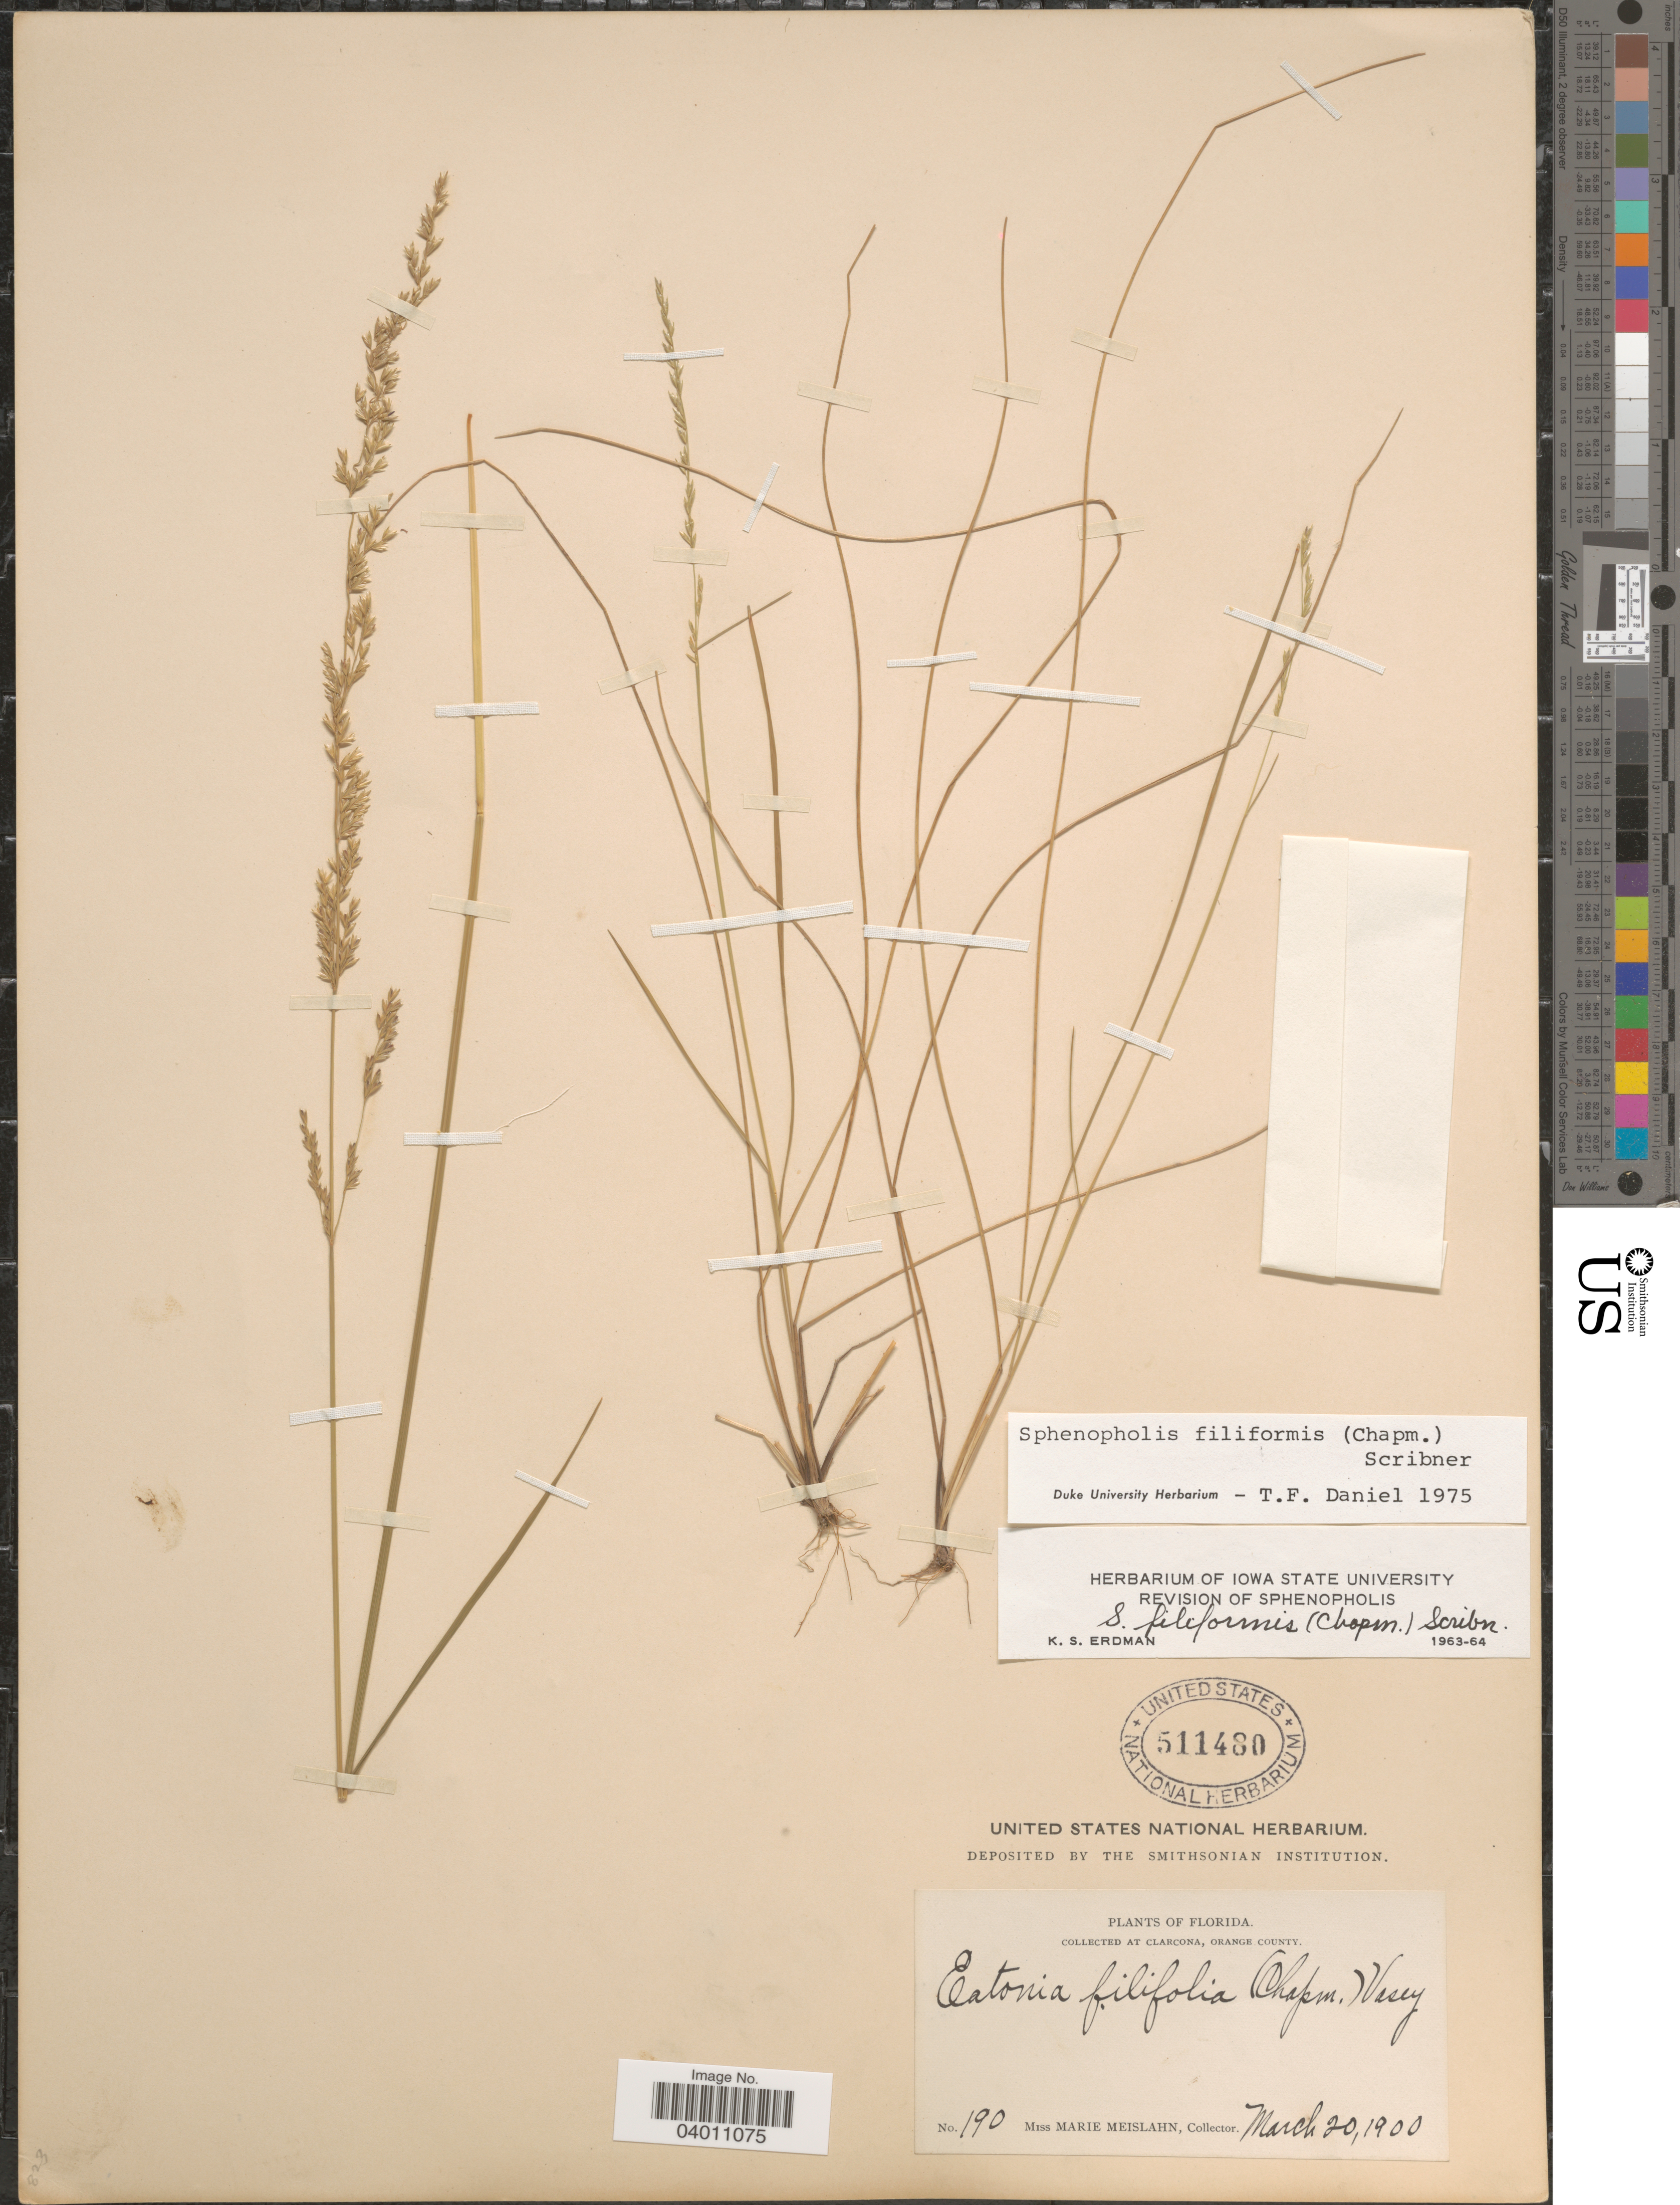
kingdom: Plantae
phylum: Tracheophyta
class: Liliopsida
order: Poales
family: Poaceae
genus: Sphenopholis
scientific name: Sphenopholis filiformis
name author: (Chapm.) Scribn.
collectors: M. Meislahn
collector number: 190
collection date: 1900-03-20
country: United States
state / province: Florida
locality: At Clarcona, Orange County.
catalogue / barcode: US 511480